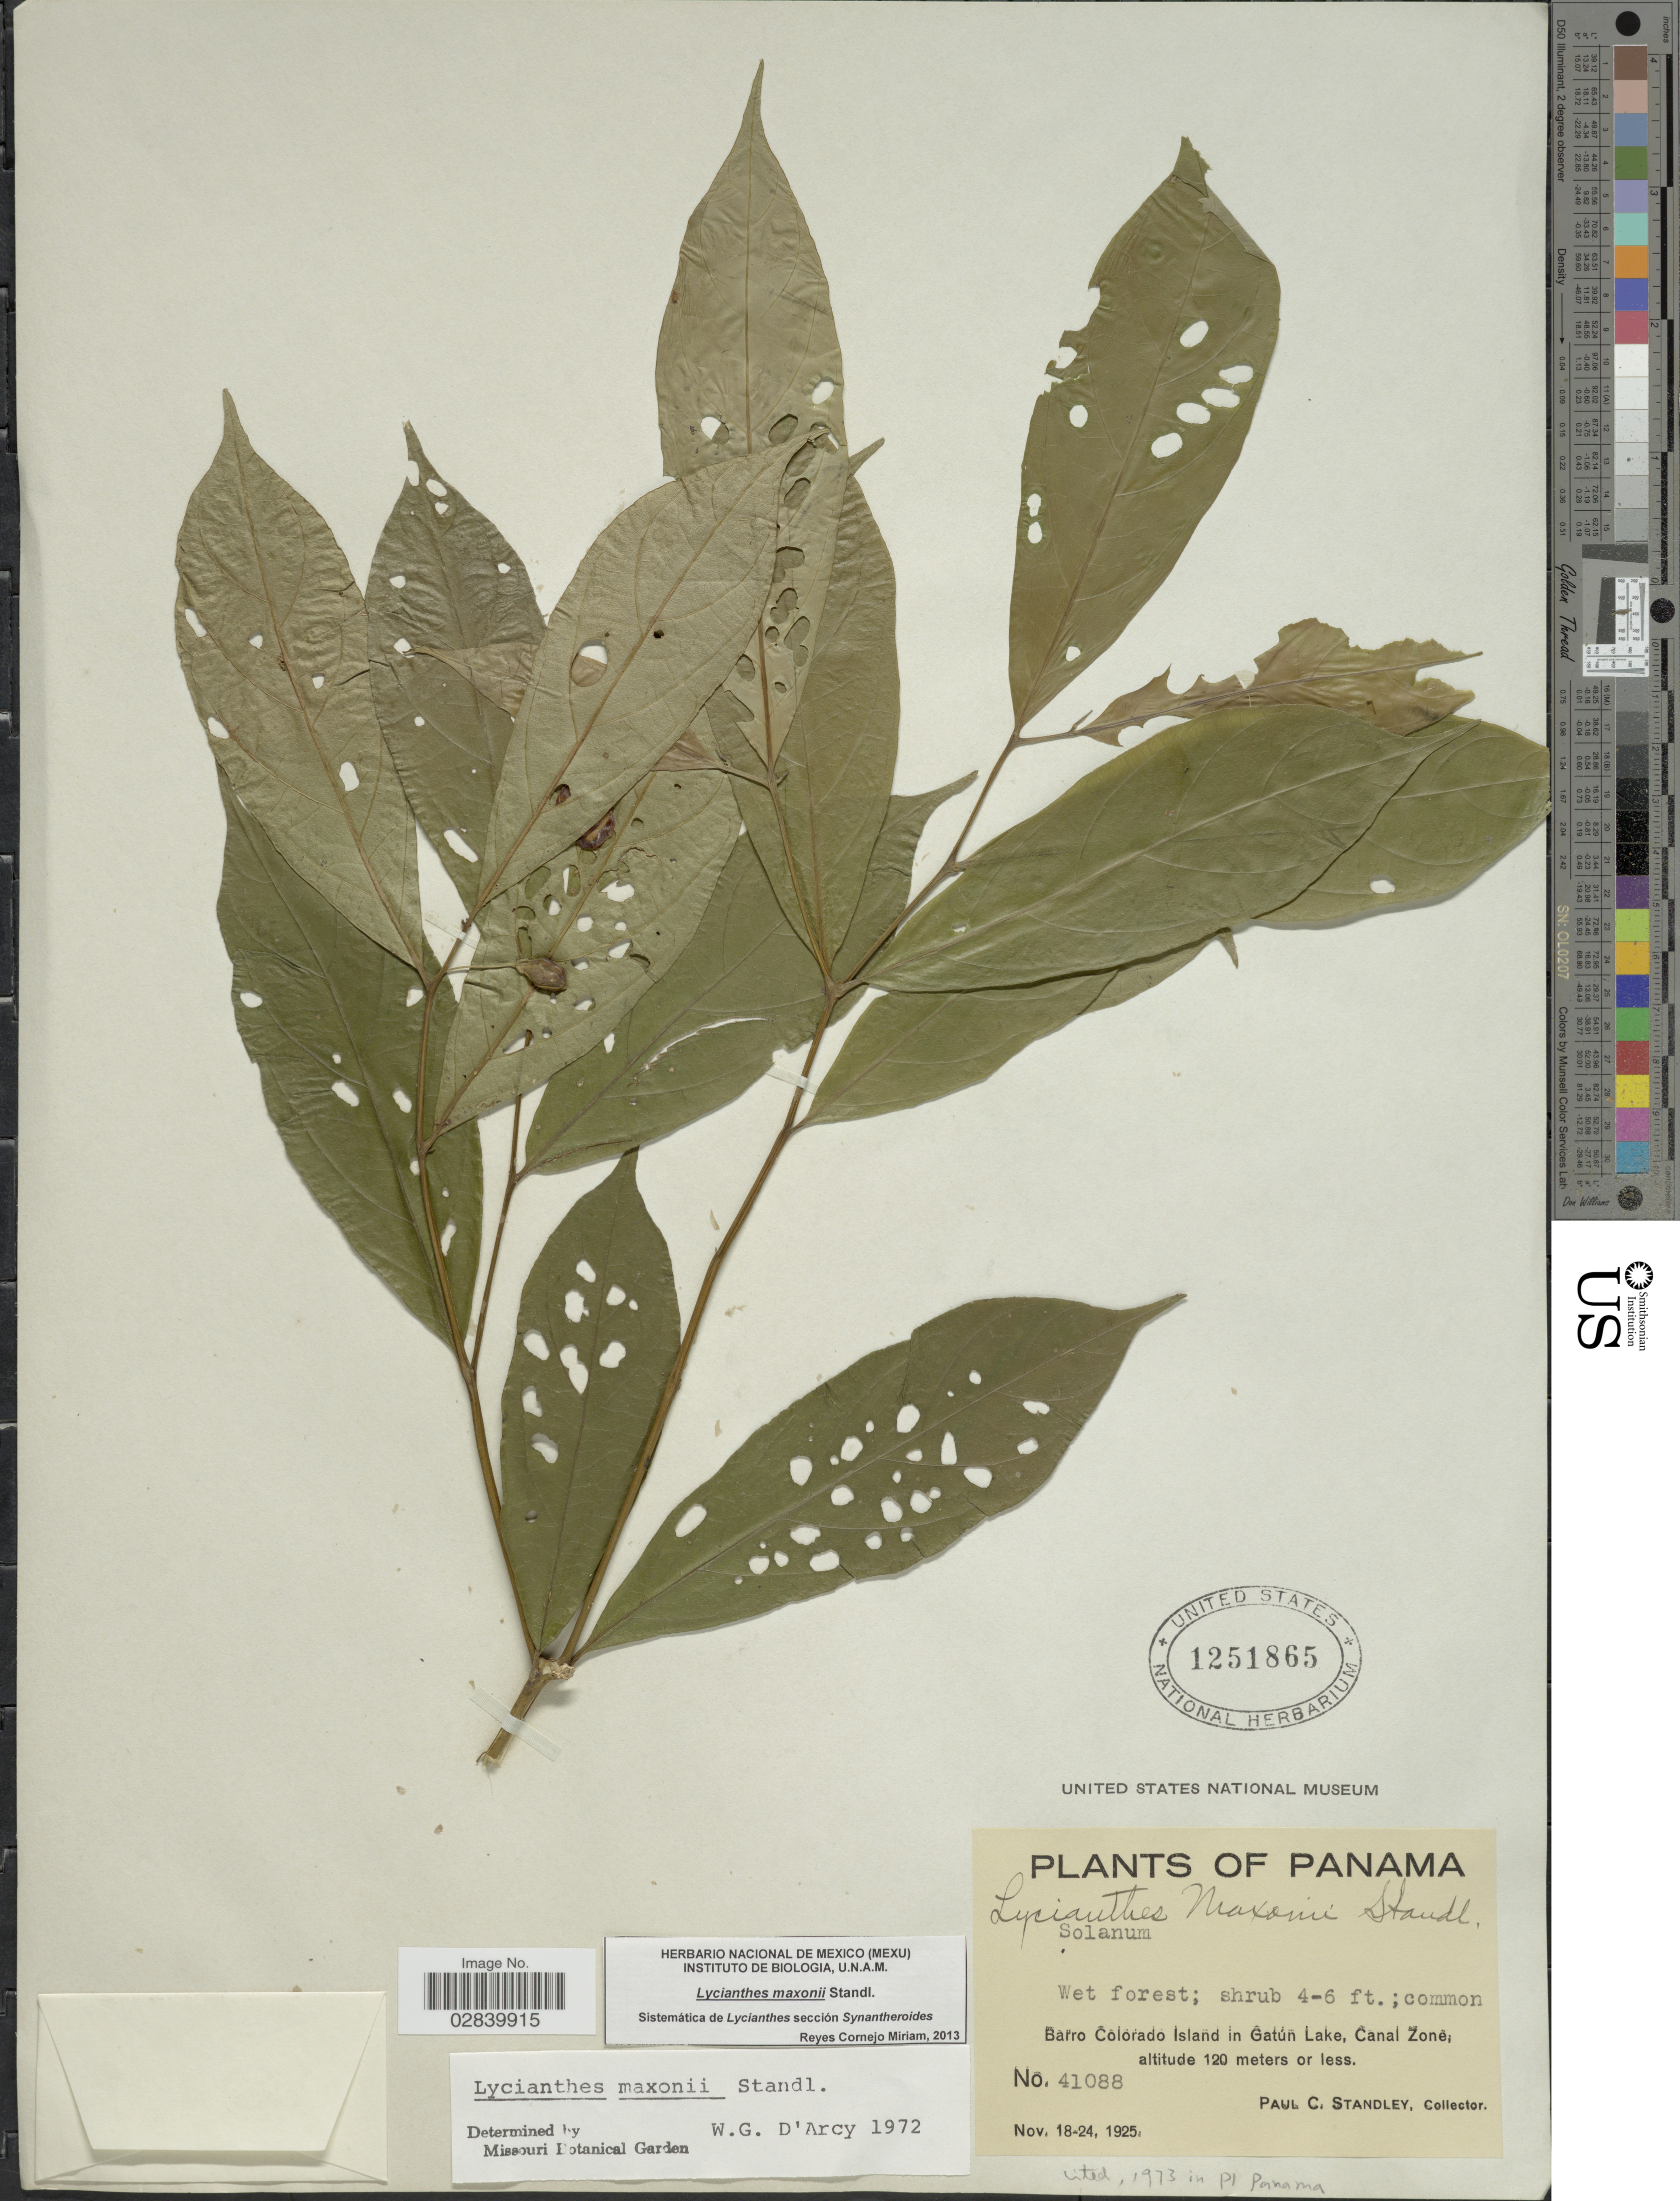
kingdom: Plantae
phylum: Tracheophyta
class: Magnoliopsida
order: Solanales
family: Solanaceae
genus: Lycianthes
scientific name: Lycianthes maxonii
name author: Standl.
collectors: P. C. Standley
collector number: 41088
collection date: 1925-11-18/1925-11-24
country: Panama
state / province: Panamá Oeste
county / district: Canal Zone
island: Barro Colorado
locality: Barro Colorado Island in Gatún Lake, Canal Zone.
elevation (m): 120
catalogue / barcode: US 1251865